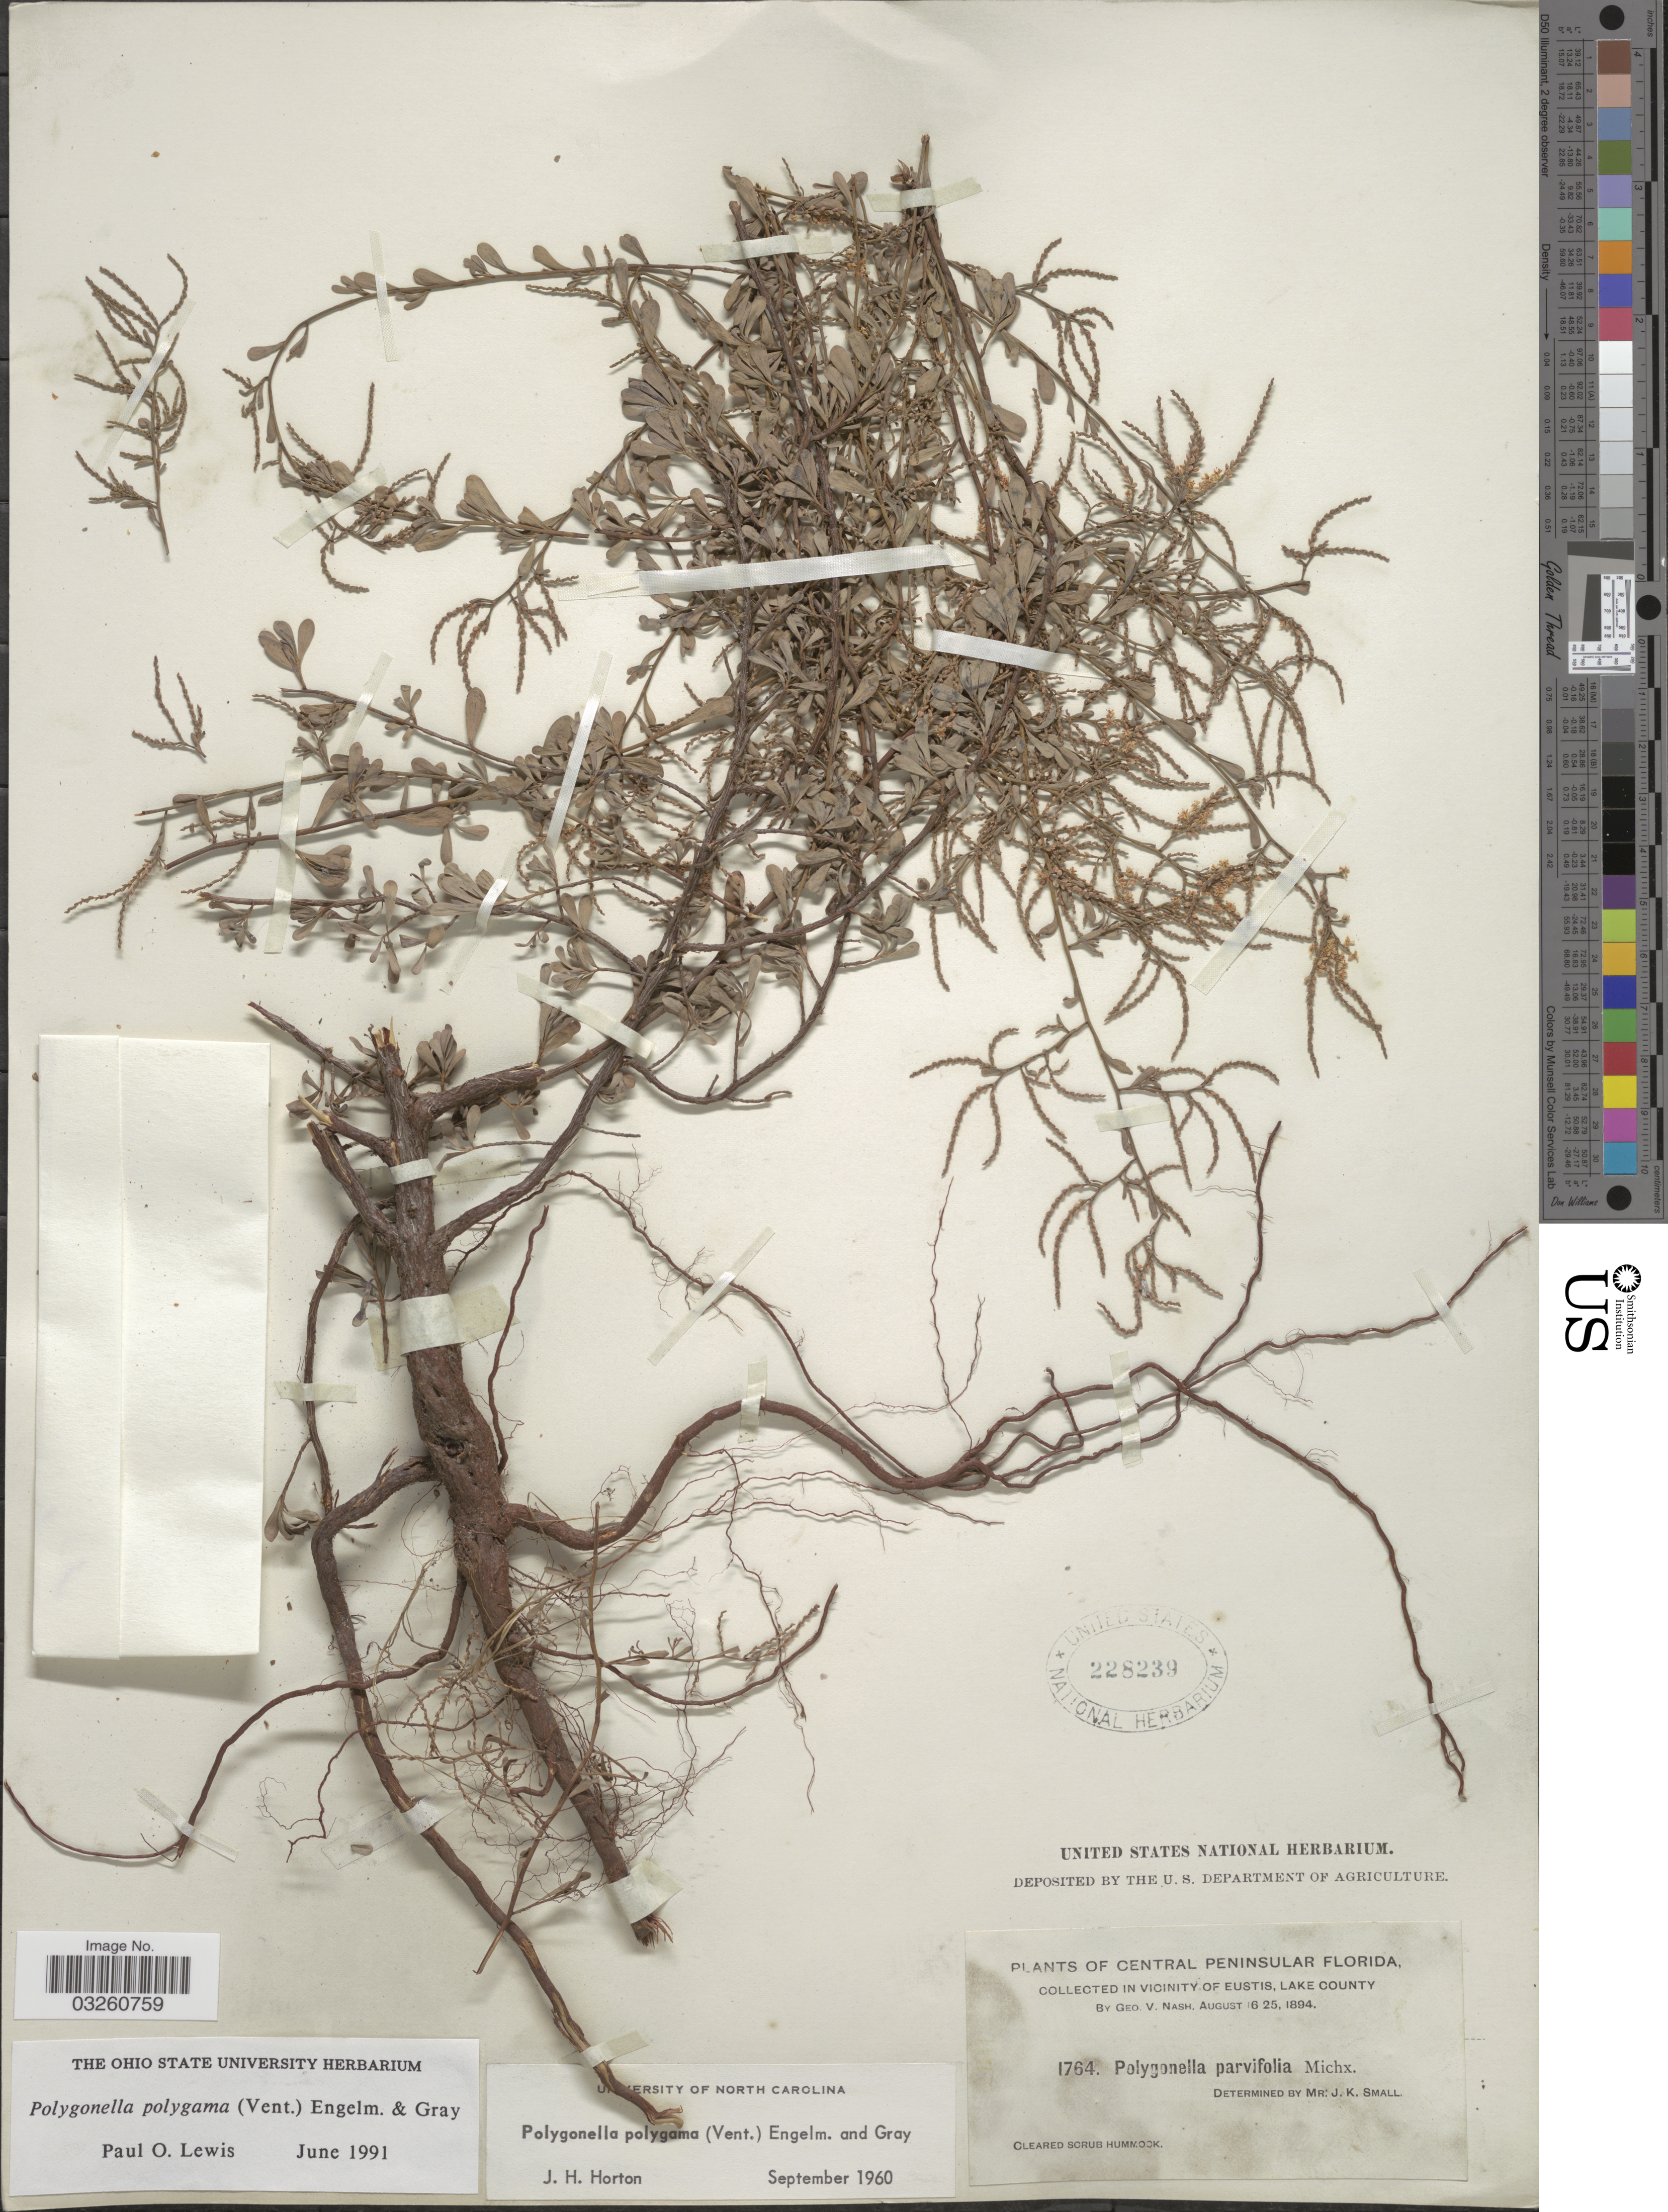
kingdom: Plantae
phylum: Tracheophyta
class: Magnoliopsida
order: Caryophyllales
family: Polygonaceae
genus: Polygonella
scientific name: Polygonella polygama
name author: (Vent.) Engelm. & A. Gray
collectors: G. V. Nash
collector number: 1764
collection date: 1894-08-06/1894-08-25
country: United States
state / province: Florida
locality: Central Peninsular Florida. In vicinity of Eustis, Lake County.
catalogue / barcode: US 228239